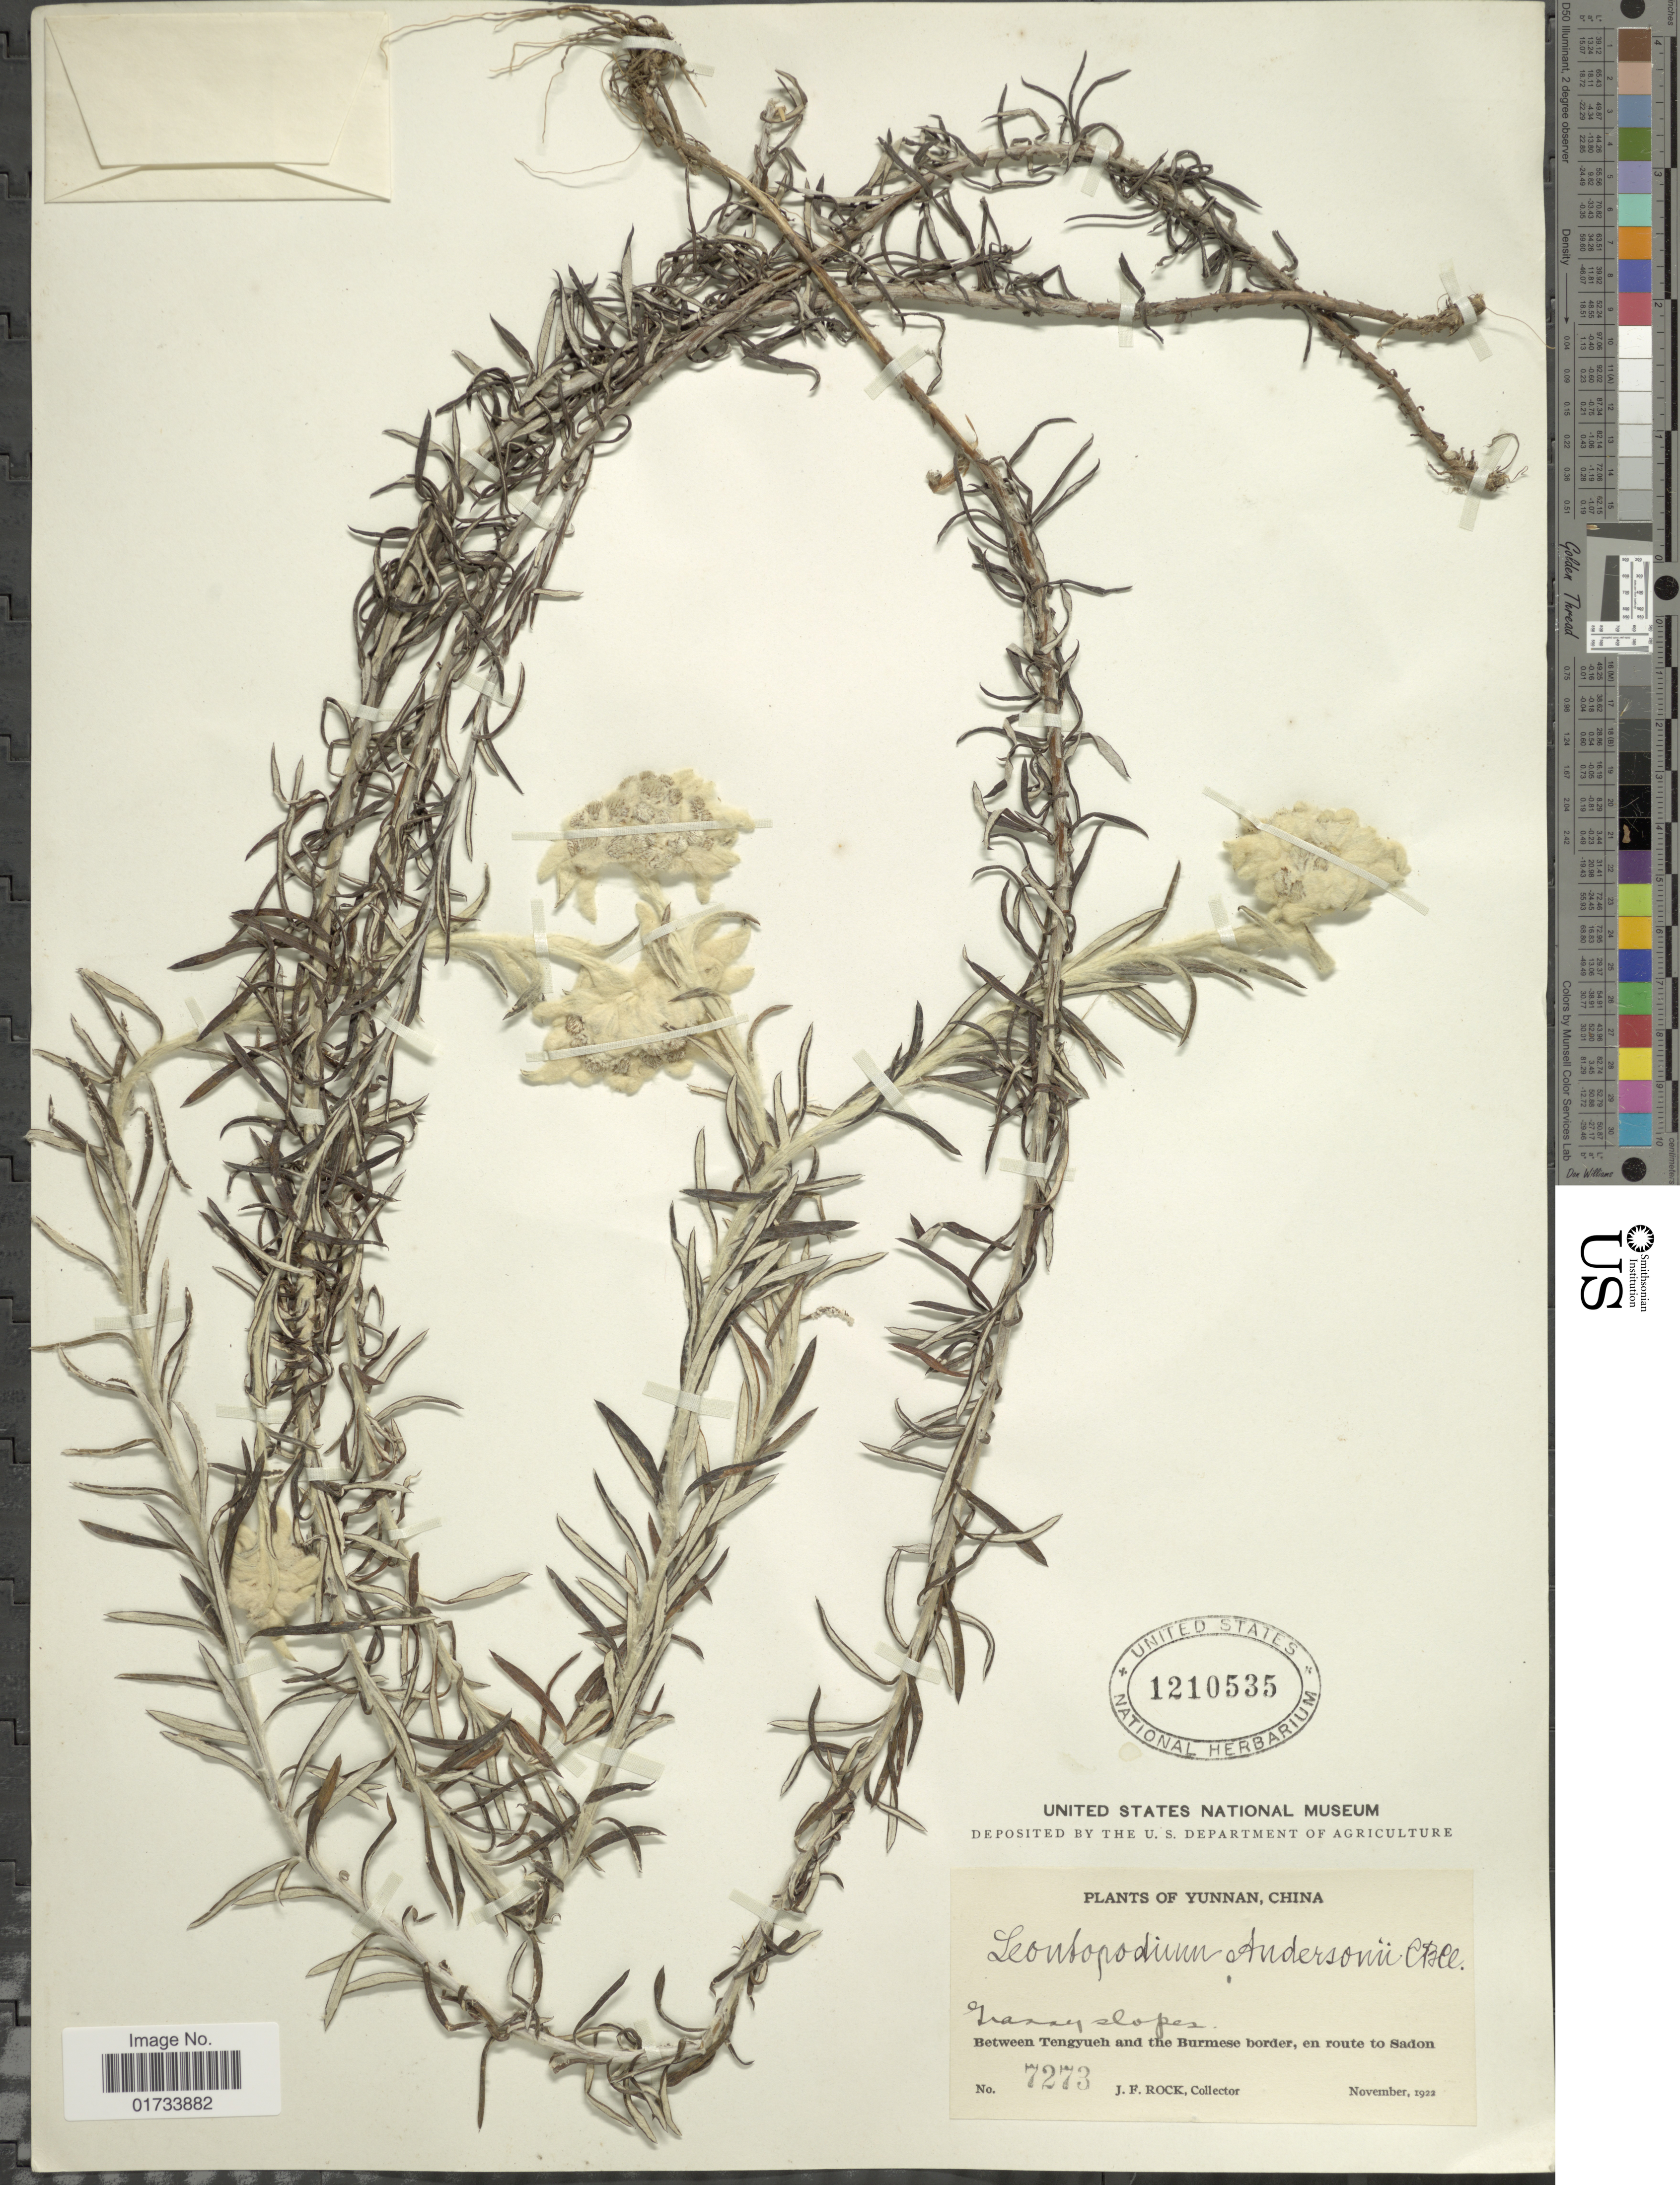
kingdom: Plantae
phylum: Tracheophyta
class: Magnoliopsida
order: Asterales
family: Asteraceae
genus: Leontopodium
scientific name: Leontopodium andersonii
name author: C.B. Clarke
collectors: J. Rock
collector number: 7273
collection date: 1922-11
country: China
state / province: Yunnan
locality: Grassy slopes, between Tengyueh and the Burmese border, en route to Sadon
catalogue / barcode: US 1210535